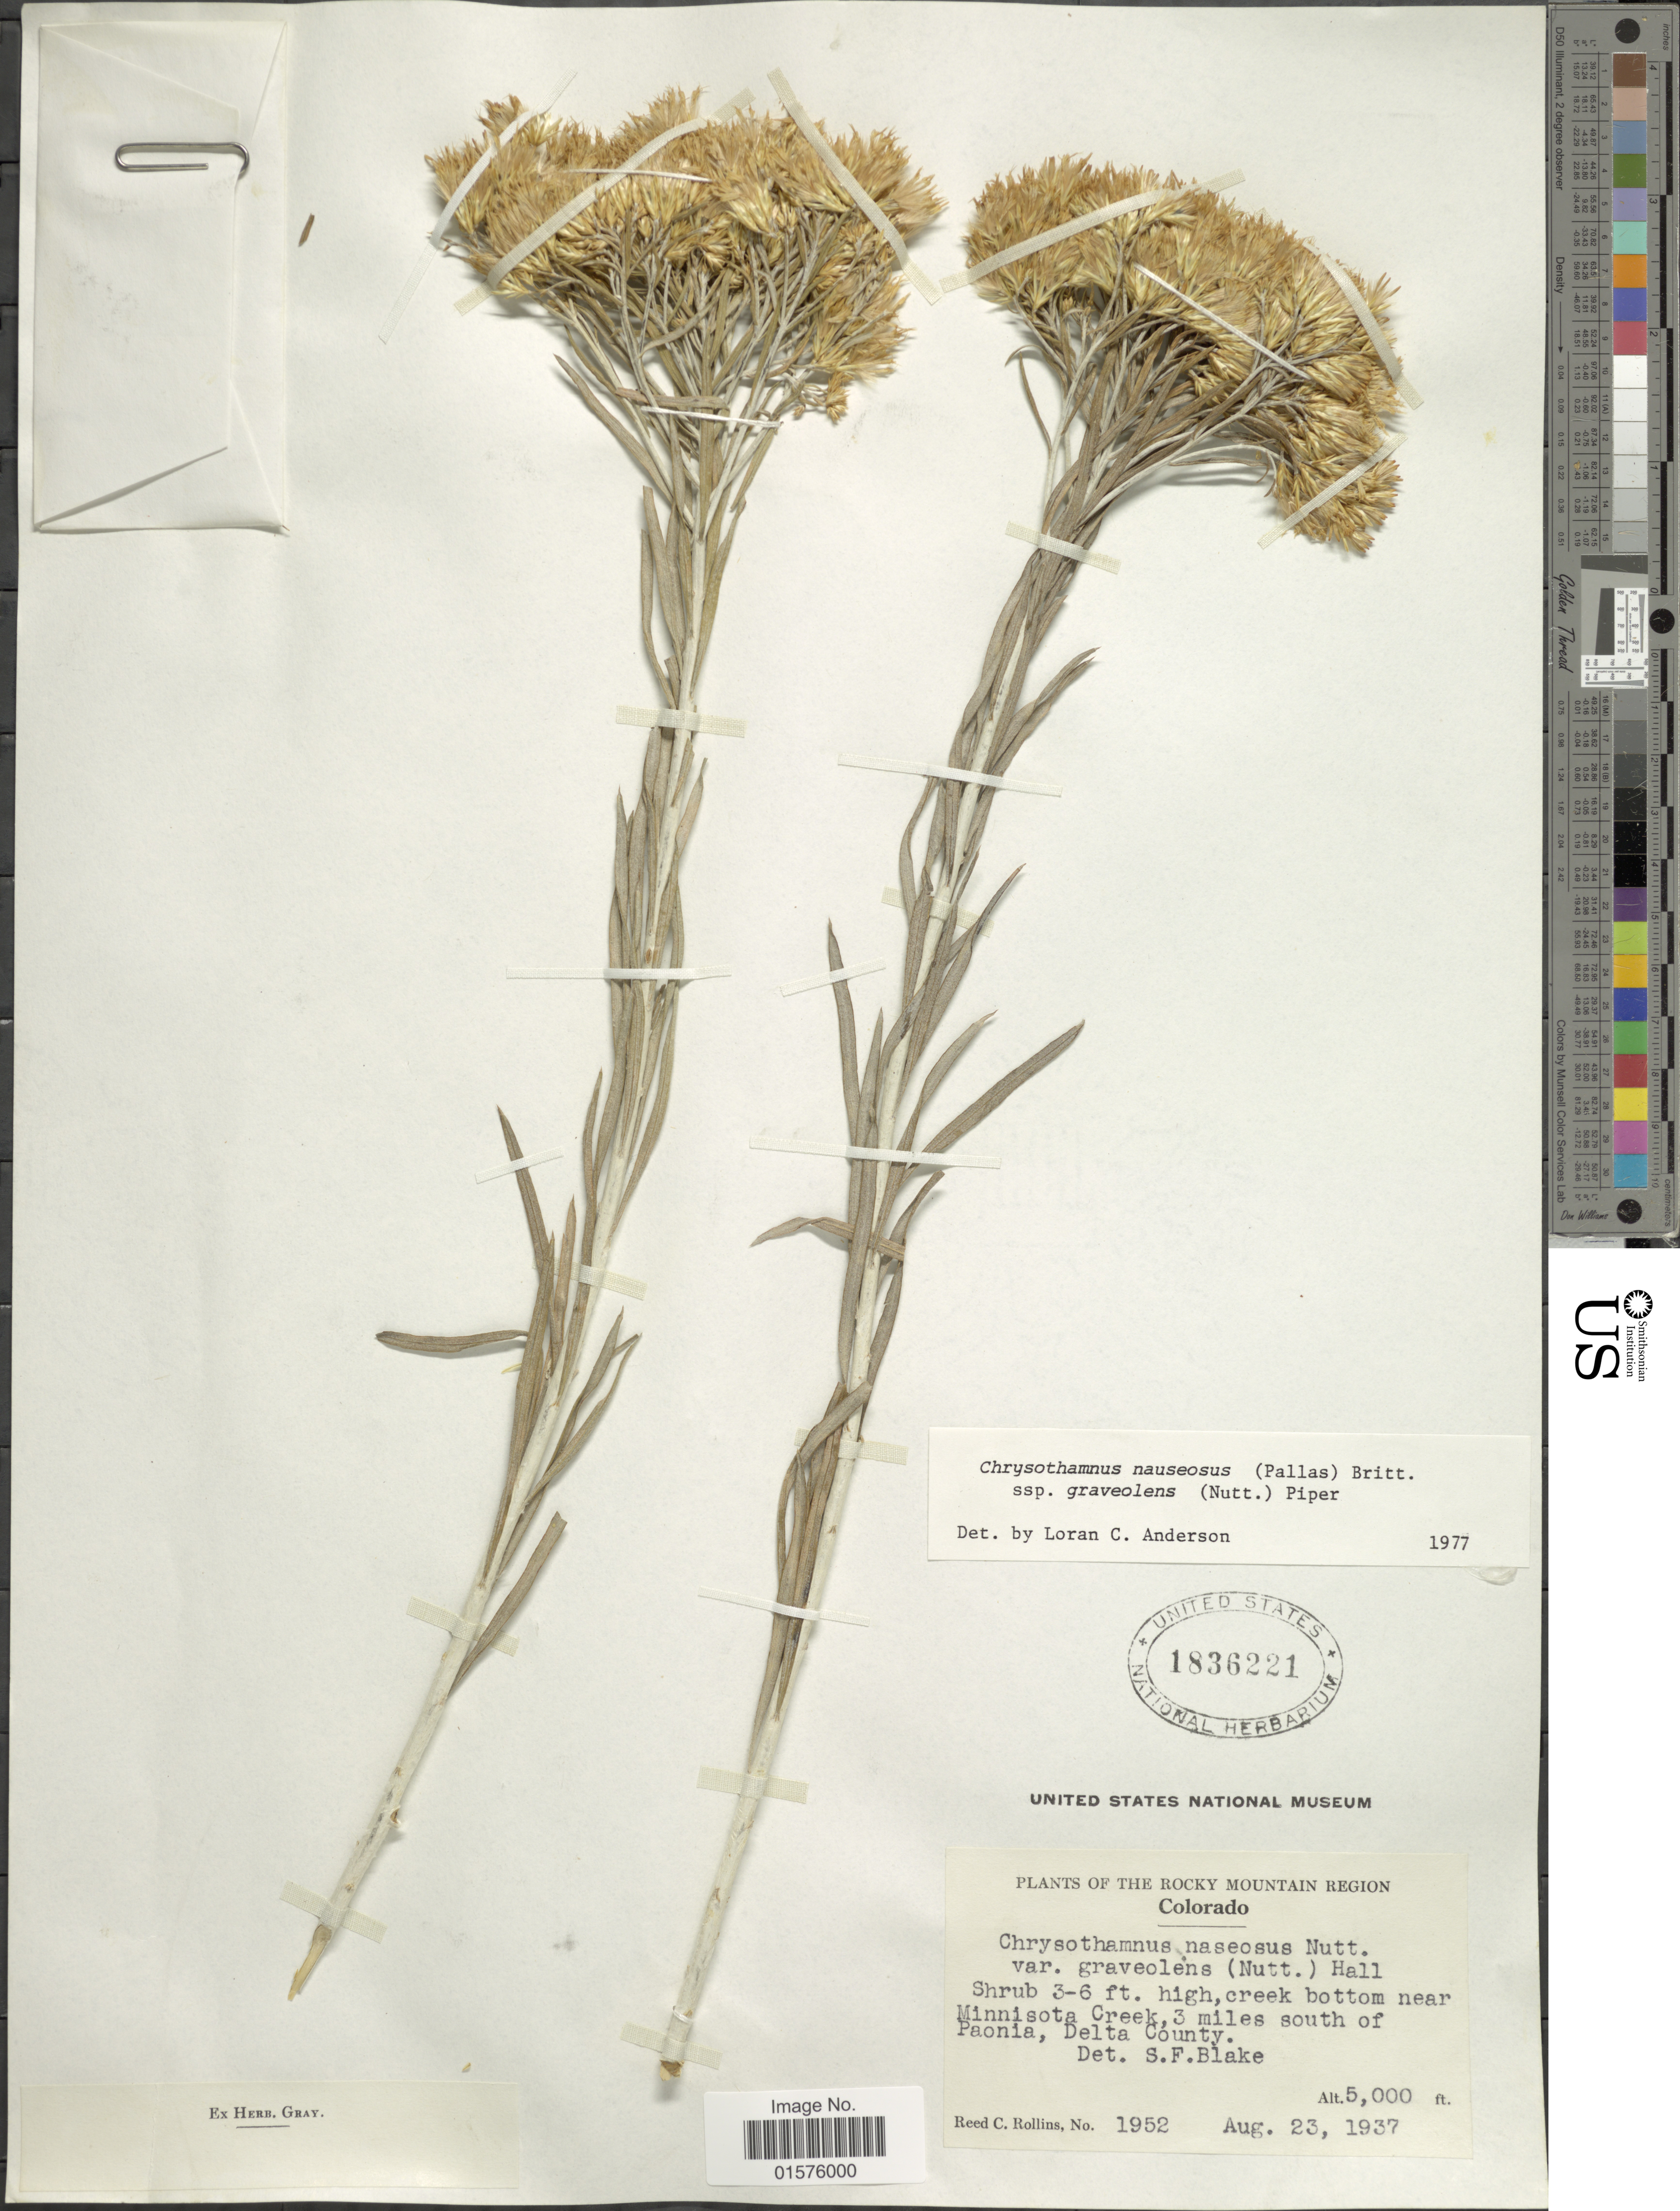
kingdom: Plantae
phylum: Tracheophyta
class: Magnoliopsida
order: Asterales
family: Asteraceae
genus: Chrysothamnus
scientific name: Chrysothamnus nauseosus subsp. graveolens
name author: (Nutt.) Piper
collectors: R. C. Rollins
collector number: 1952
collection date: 1937-08-23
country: United States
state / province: Colorado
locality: Near Minnisota Creek, 3 miles south of Paonie, Delta County.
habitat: creek bottom near creek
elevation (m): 1524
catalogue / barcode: US 1836221